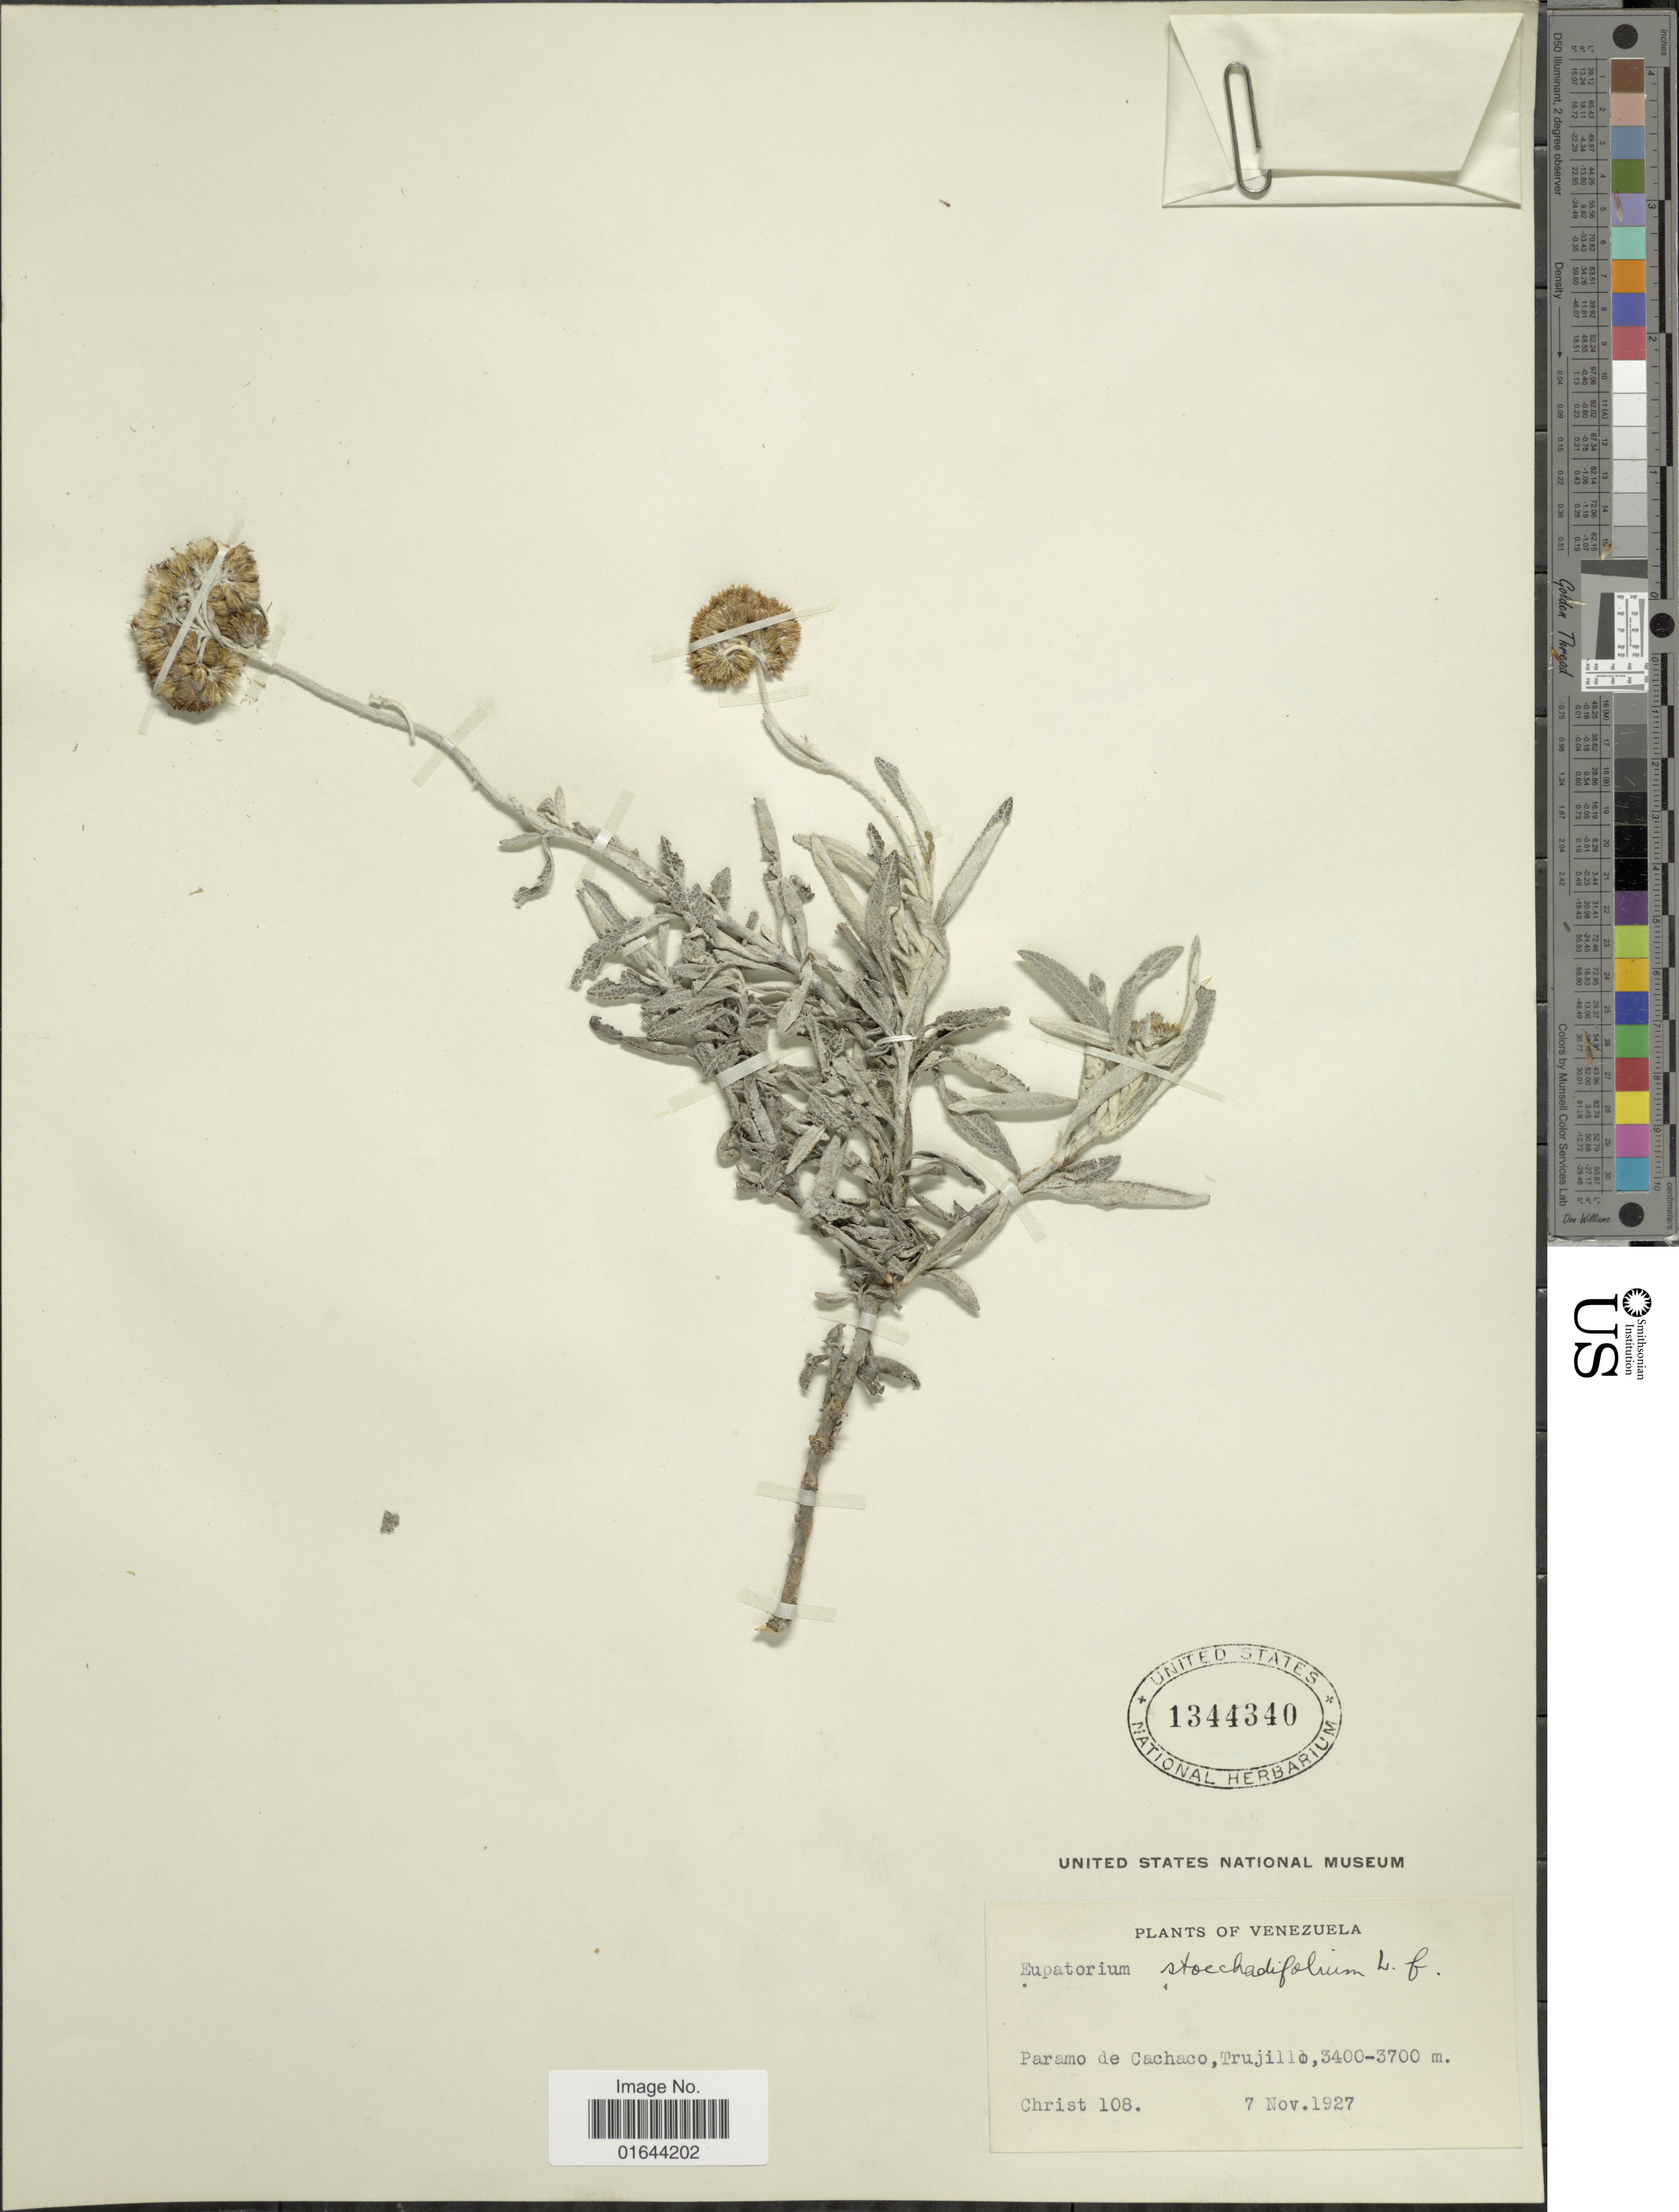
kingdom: Plantae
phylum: Tracheophyta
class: Magnoliopsida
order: Asterales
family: Asteraceae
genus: Lourteigia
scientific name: Lourteigia stoechadifolia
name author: (L. f.) R.M. King & H. Rob.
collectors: Christ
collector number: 108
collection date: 1927-11-07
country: Venezuela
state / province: Trujillo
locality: Venezuela. Parama de Cachaco, Trujillo.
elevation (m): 3400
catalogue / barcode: US 1344340